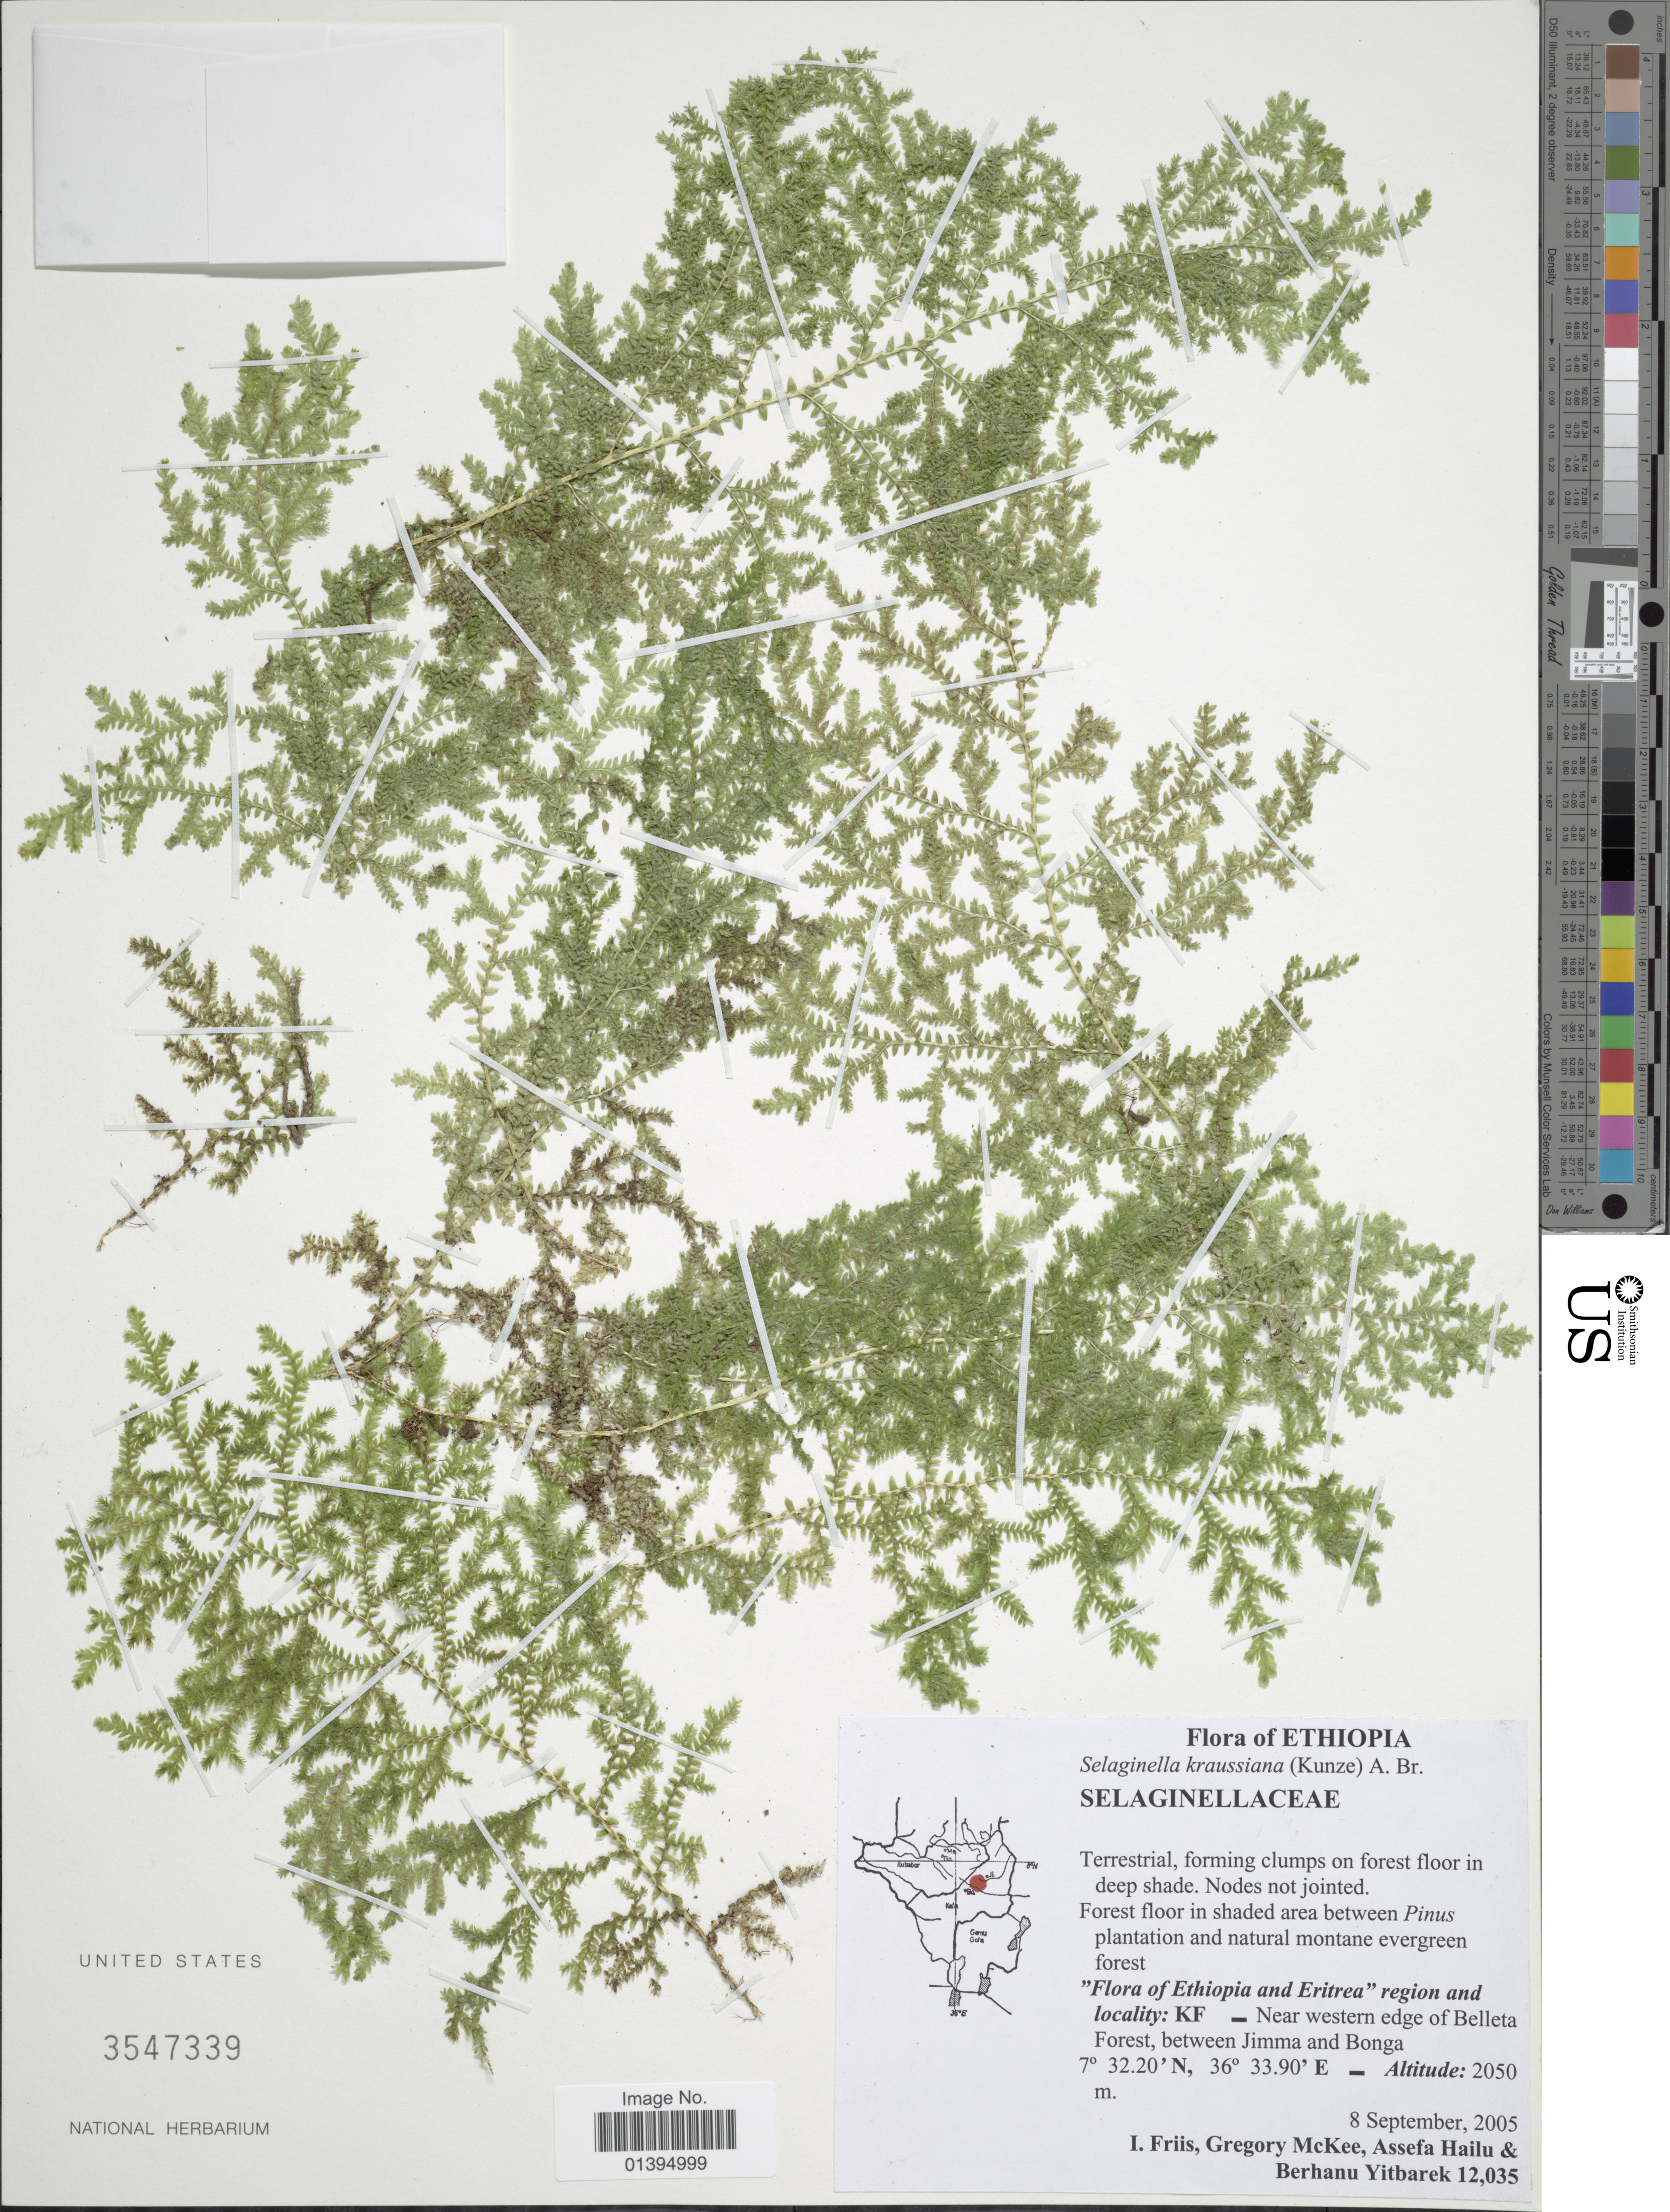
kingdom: Plantae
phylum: Tracheophyta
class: Lycopodiopsida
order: Selaginellales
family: Selaginellaceae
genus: Selaginella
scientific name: Selaginella kraussiana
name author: (Kunze) A. Braun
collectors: I. Friis, G. S. McKee, A. Hailu & B. Yitbarek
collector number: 12035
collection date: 2005-09-08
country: Ethiopia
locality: KF - near western edge of Belleta Forest, between Jimma and Bonga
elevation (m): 2050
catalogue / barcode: US 3547339